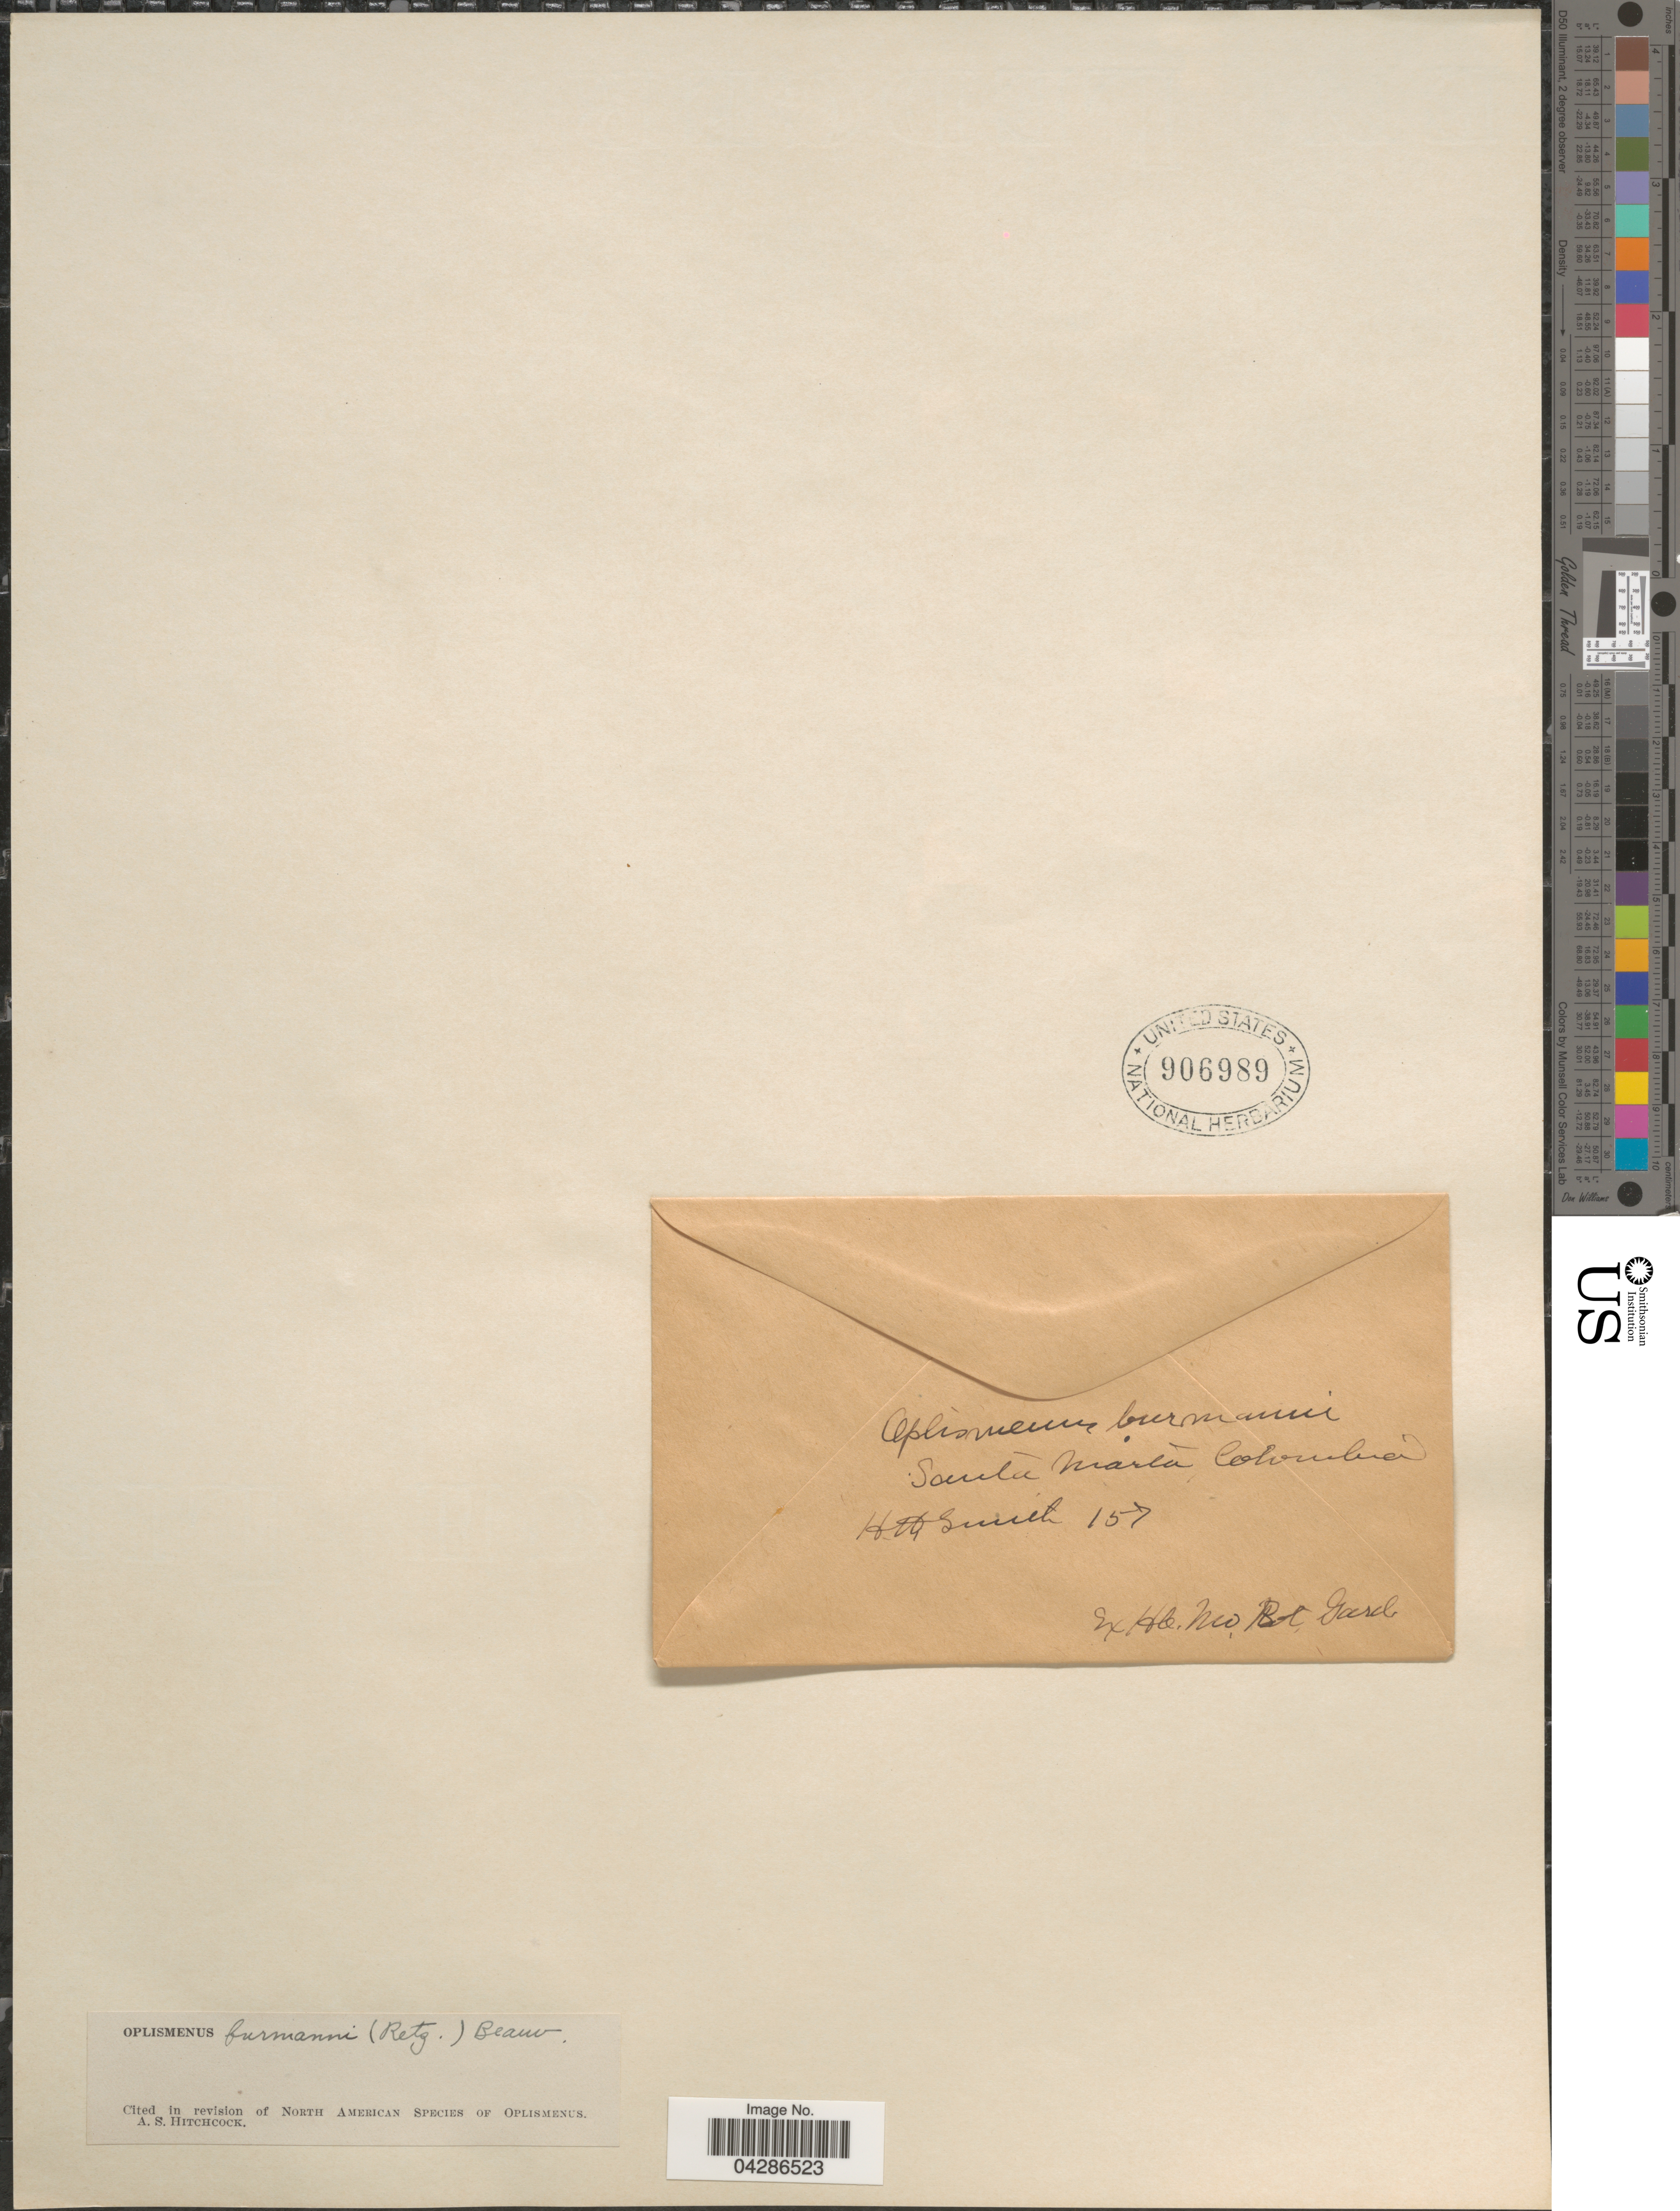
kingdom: Plantae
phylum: Tracheophyta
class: Liliopsida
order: Poales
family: Poaceae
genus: Oplismenus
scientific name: Oplismenus burmannii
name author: (Retz.) P. Beauv.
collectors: H. Smith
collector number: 157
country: Colombia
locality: Santa Marta.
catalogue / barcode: US 906989